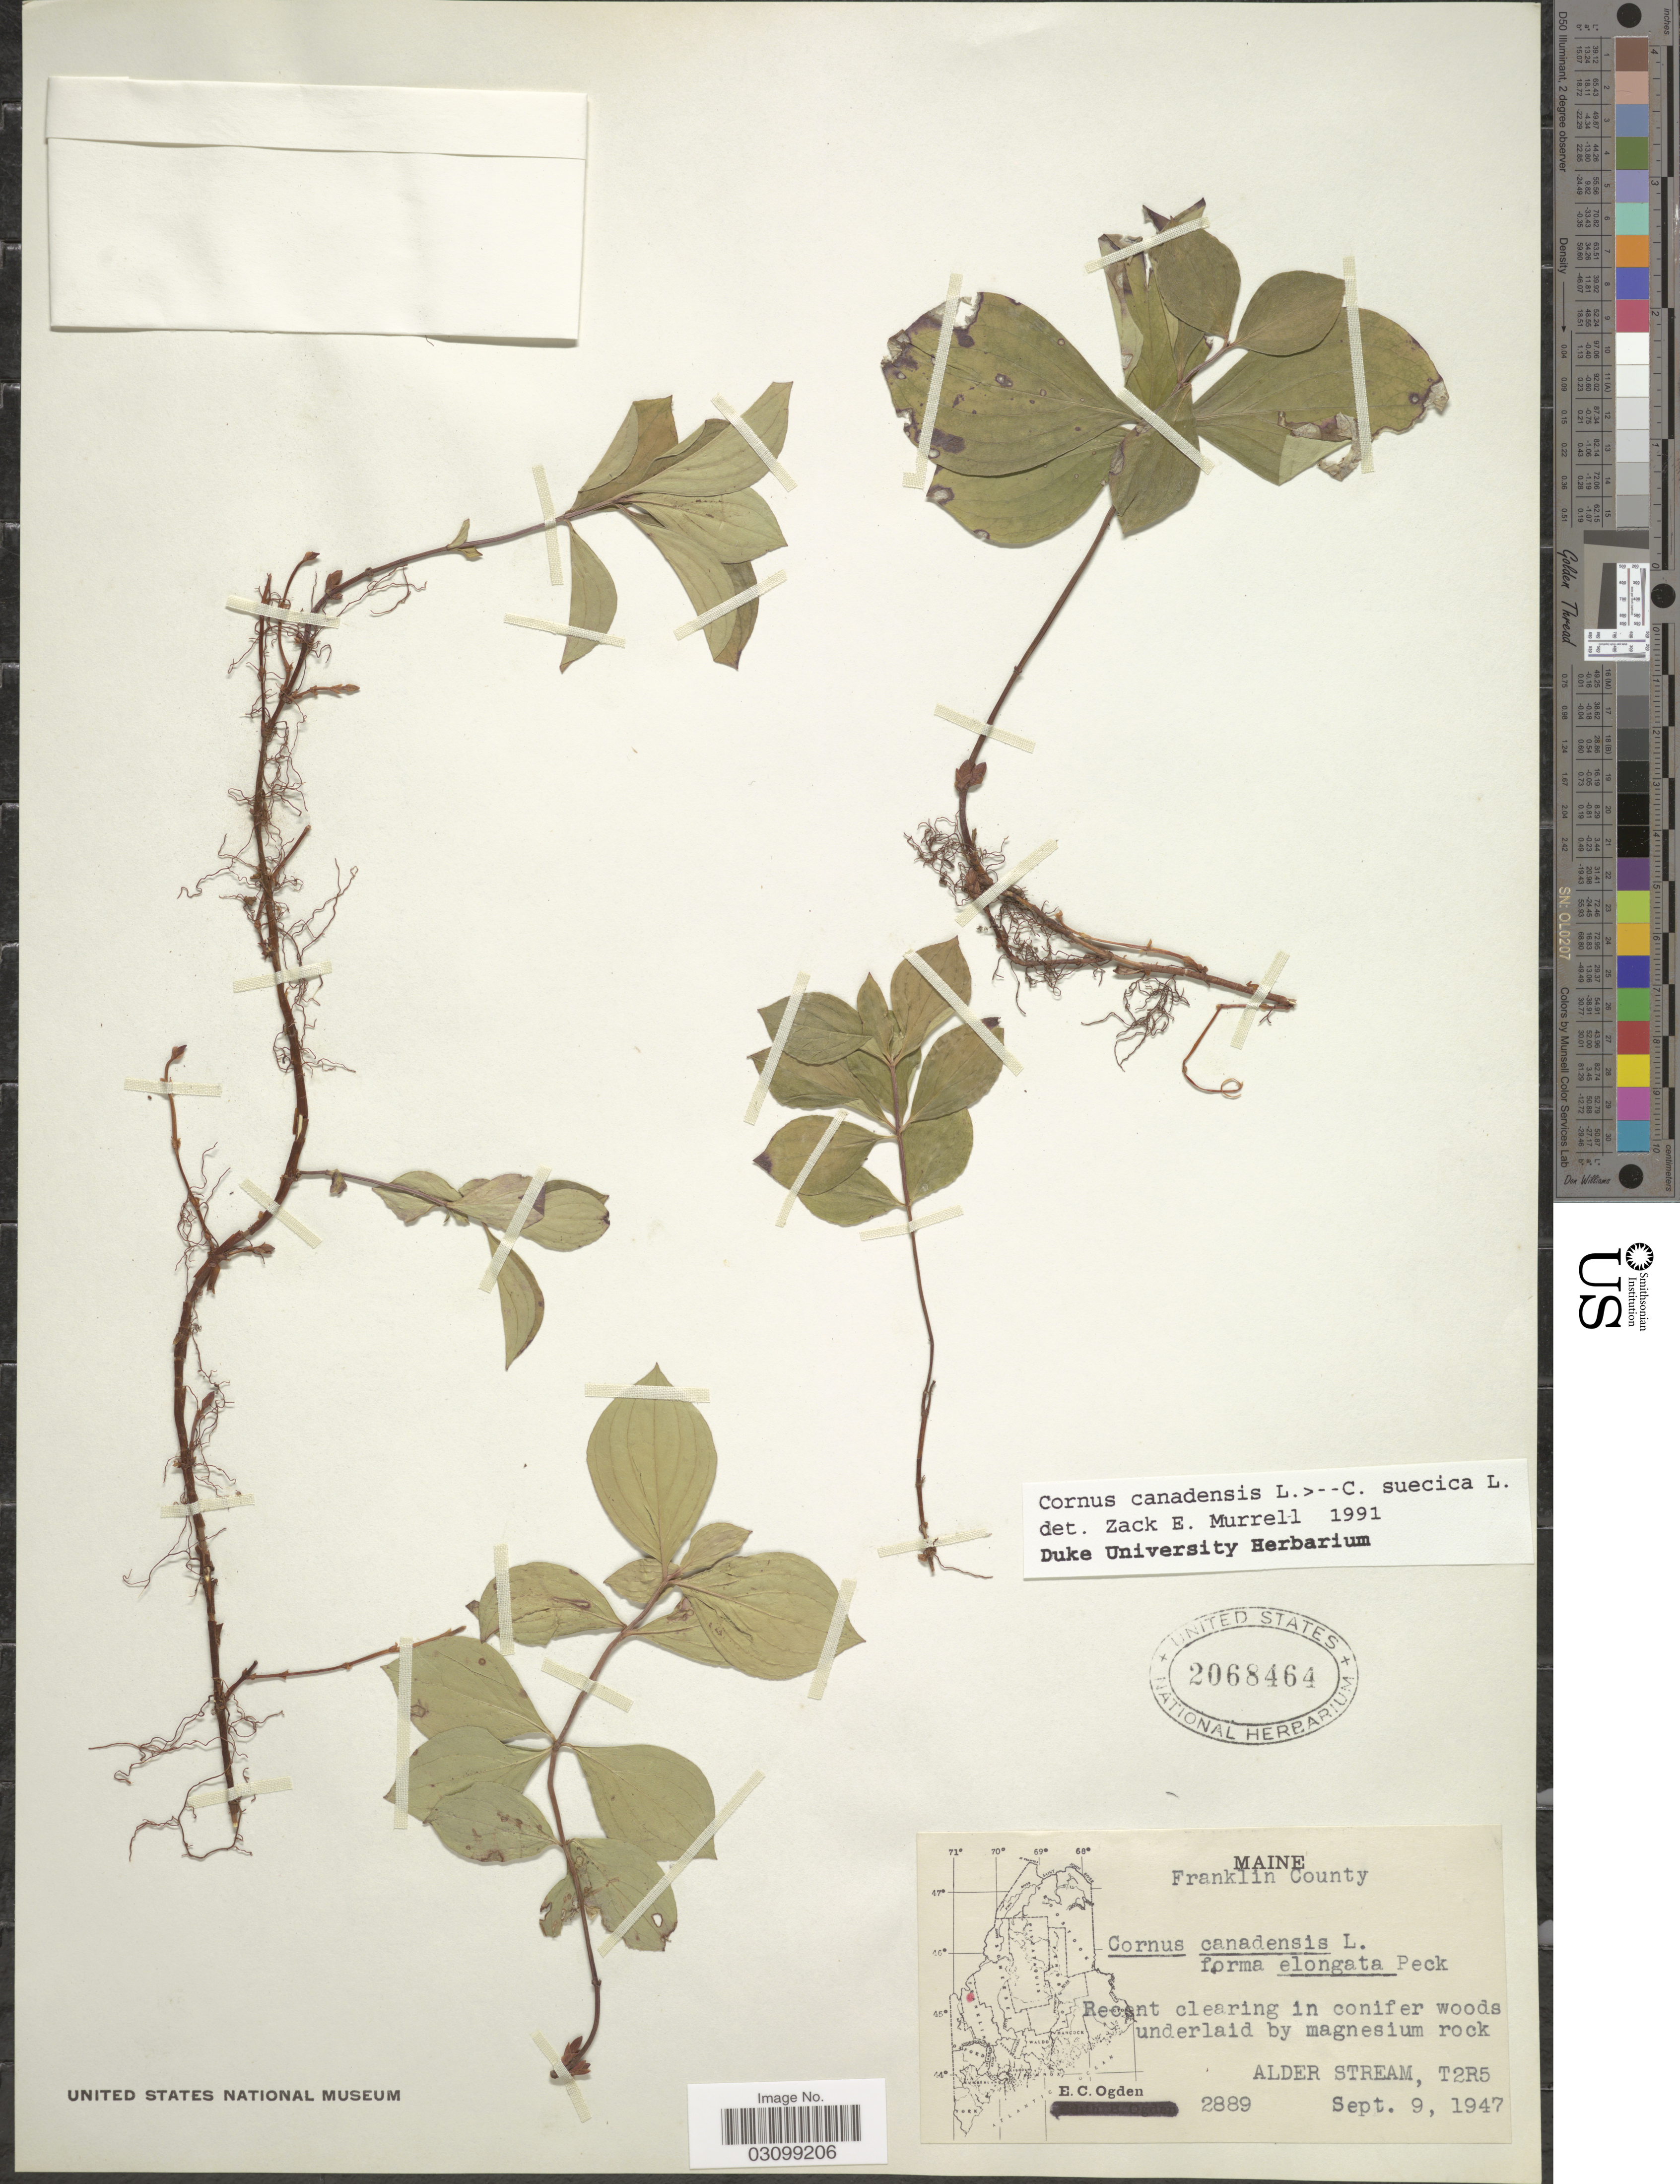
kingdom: Plantae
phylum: Tracheophyta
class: Magnoliopsida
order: Cornales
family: Cornaceae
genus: Cornus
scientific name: Cornus sp.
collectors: E. Ogden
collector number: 2889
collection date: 1947-09-09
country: United States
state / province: Maine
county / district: Franklin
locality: Alder Stream, T2R5.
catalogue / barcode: US 2068464